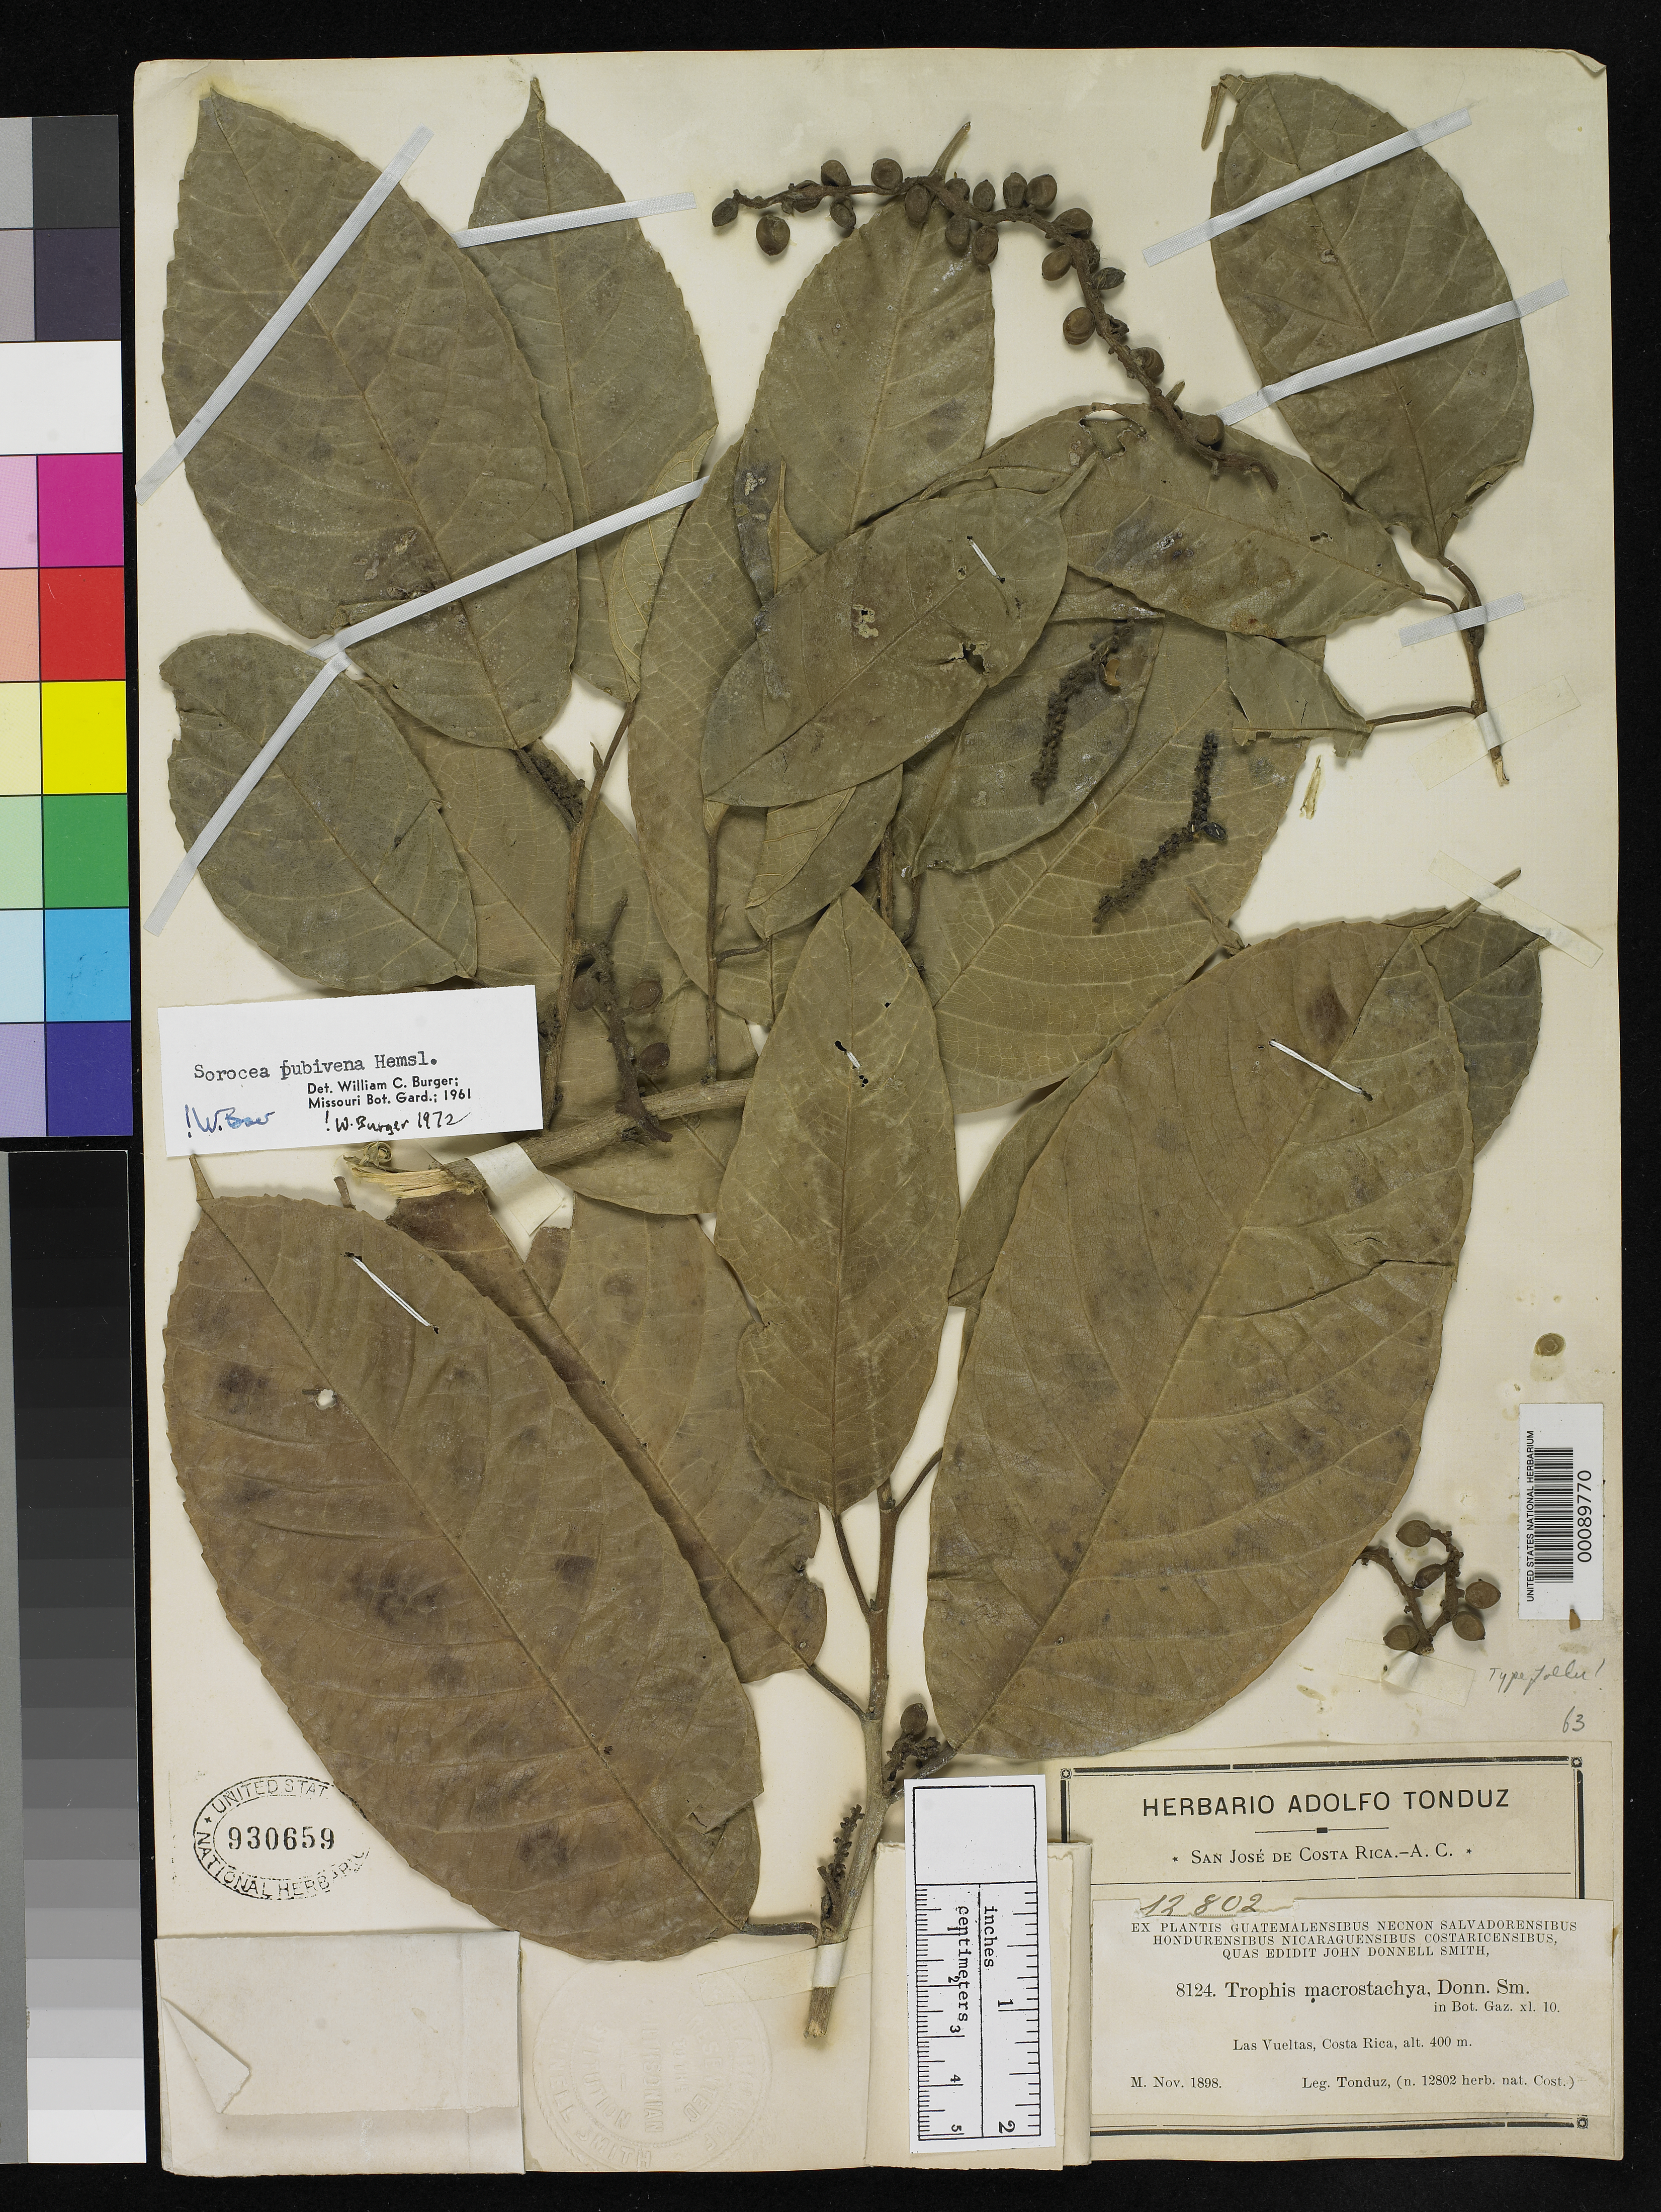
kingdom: Plantae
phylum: Tracheophyta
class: Magnoliopsida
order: Rosales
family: Moraceae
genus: Trophis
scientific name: Trophis macrostachya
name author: Donn. Sm.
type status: Syntype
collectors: A. Tonduz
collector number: J.D.S. 8124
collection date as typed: Nov 1898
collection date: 1898-11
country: Costa Rica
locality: Las Vueltas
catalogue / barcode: US 930659